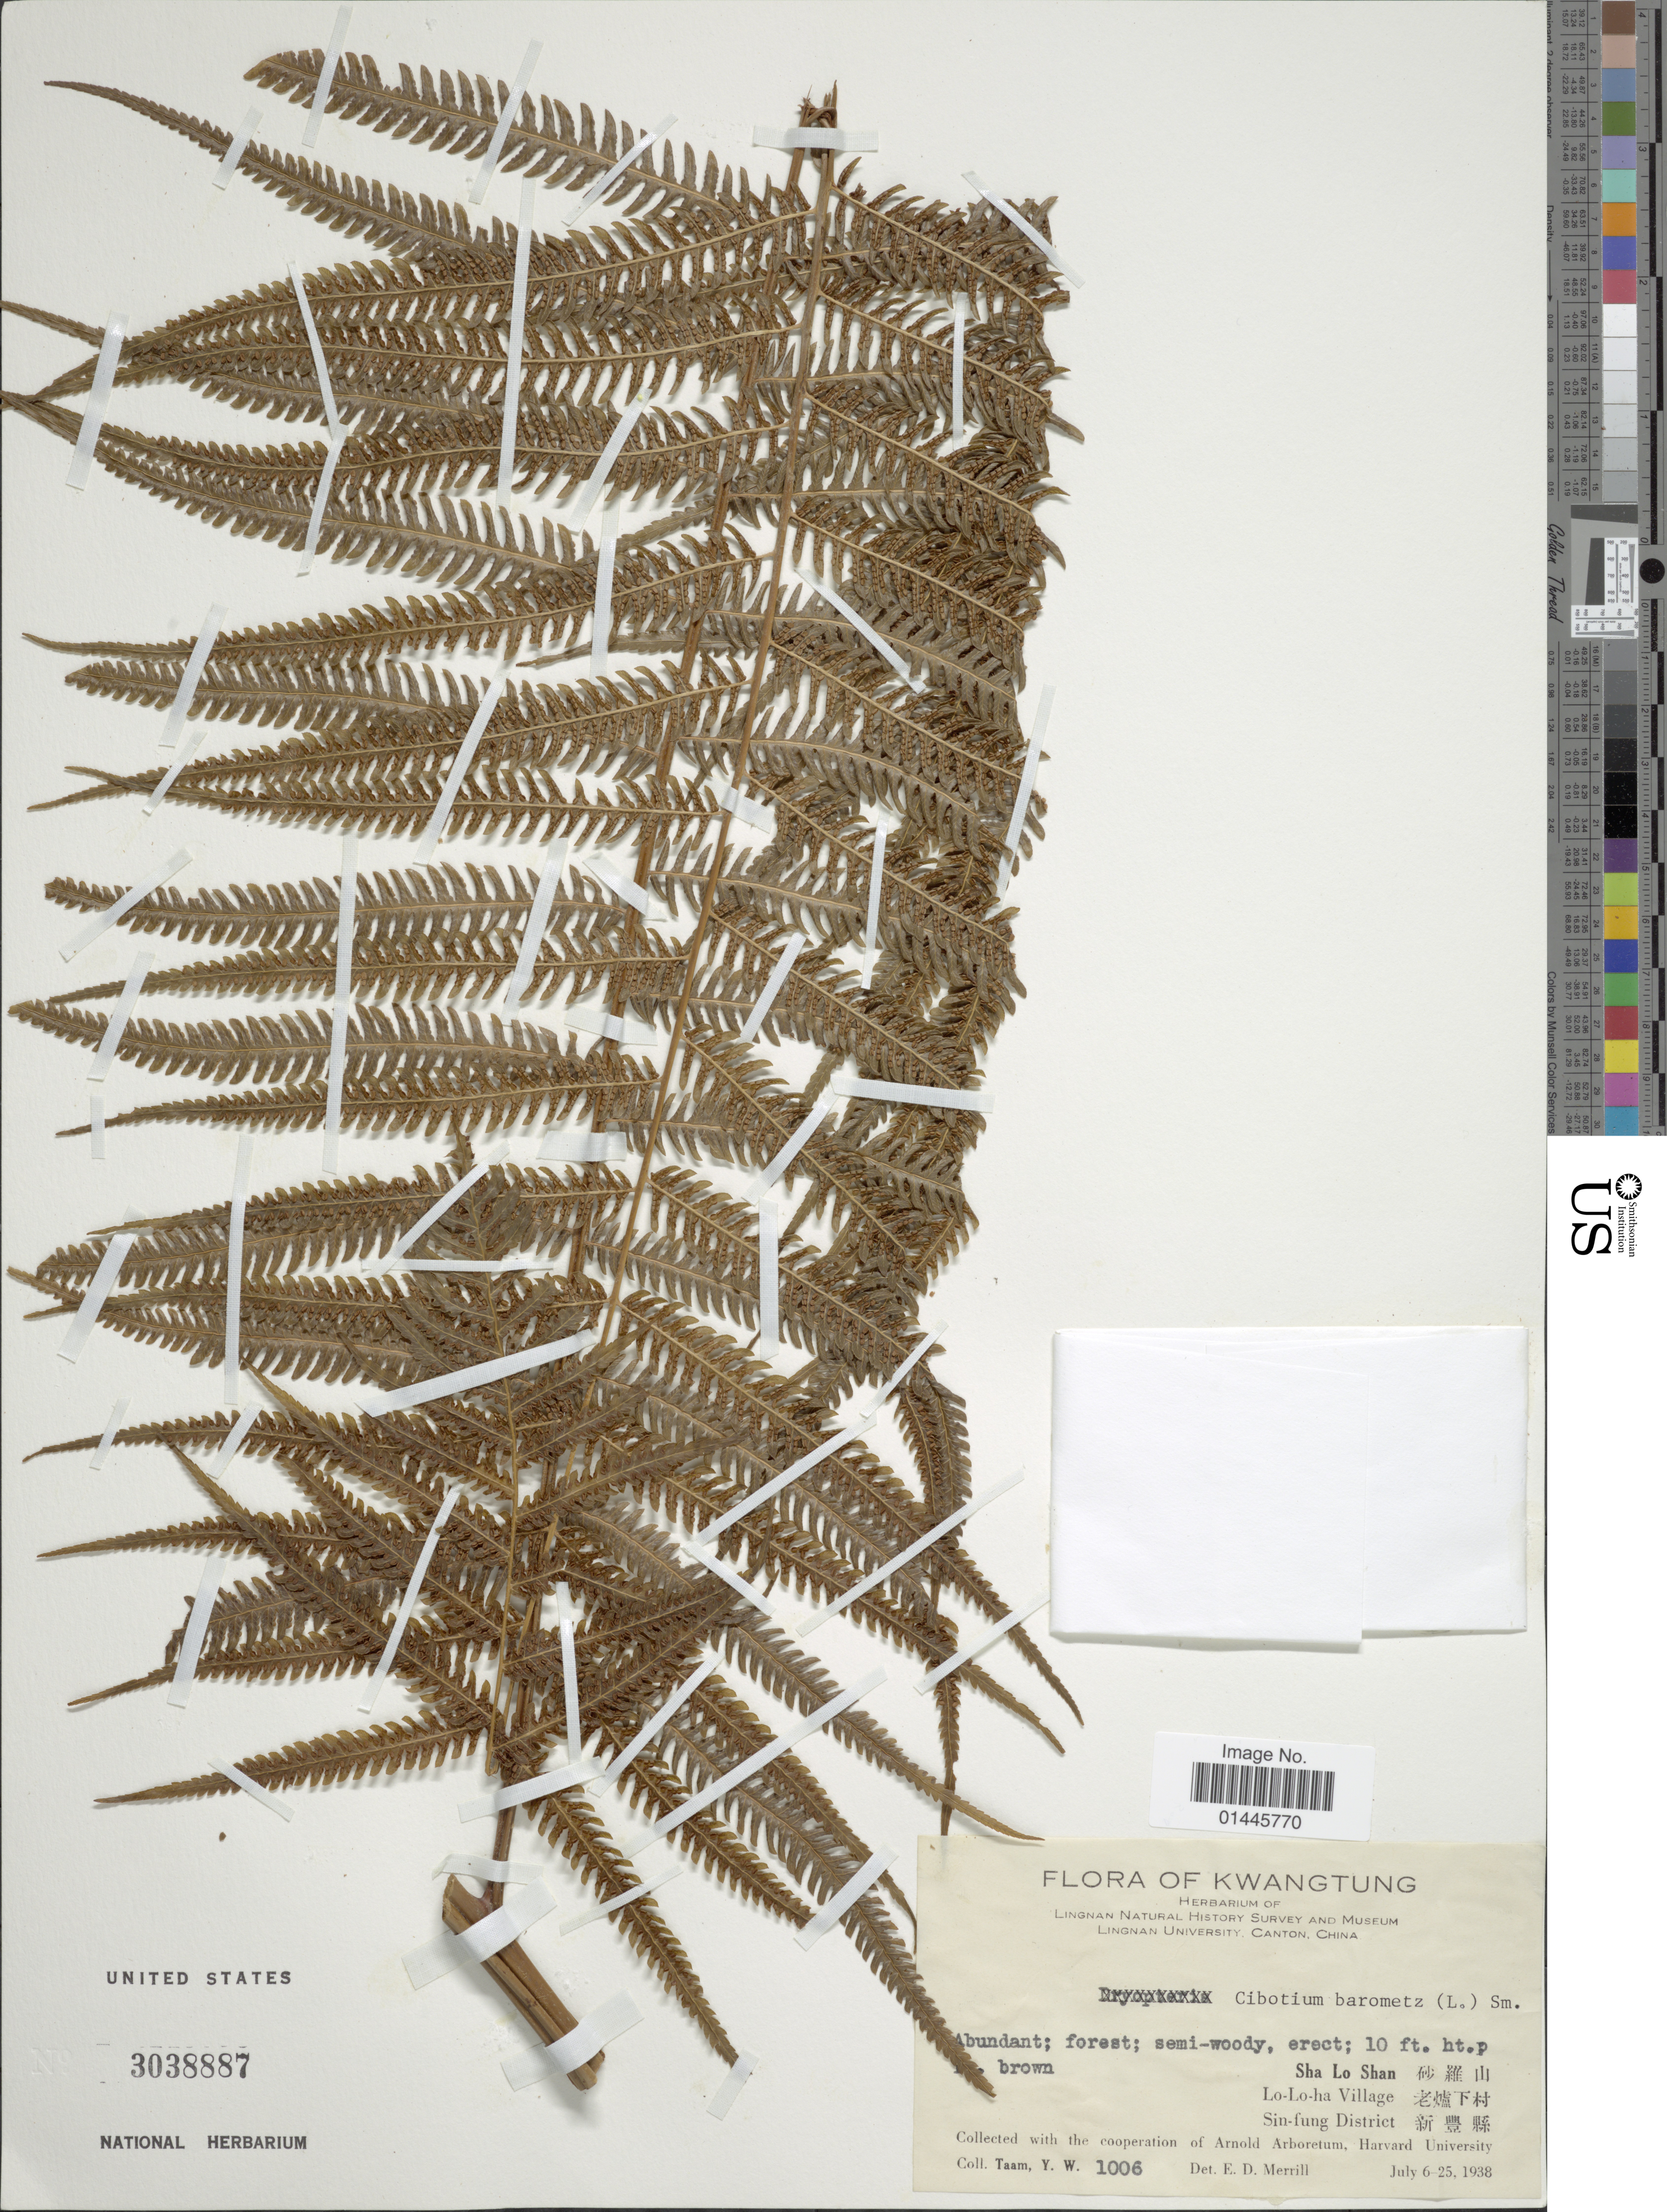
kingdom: Plantae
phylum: Tracheophyta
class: Polypodiopsida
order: Cyatheales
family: Cibotiaceae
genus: Cibotium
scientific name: Cibotium barometz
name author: (L.) J. Sm.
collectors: Y. W. Taam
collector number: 1006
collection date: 1938-07-06/1938-07-25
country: China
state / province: Guangdong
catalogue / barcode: US 3038887